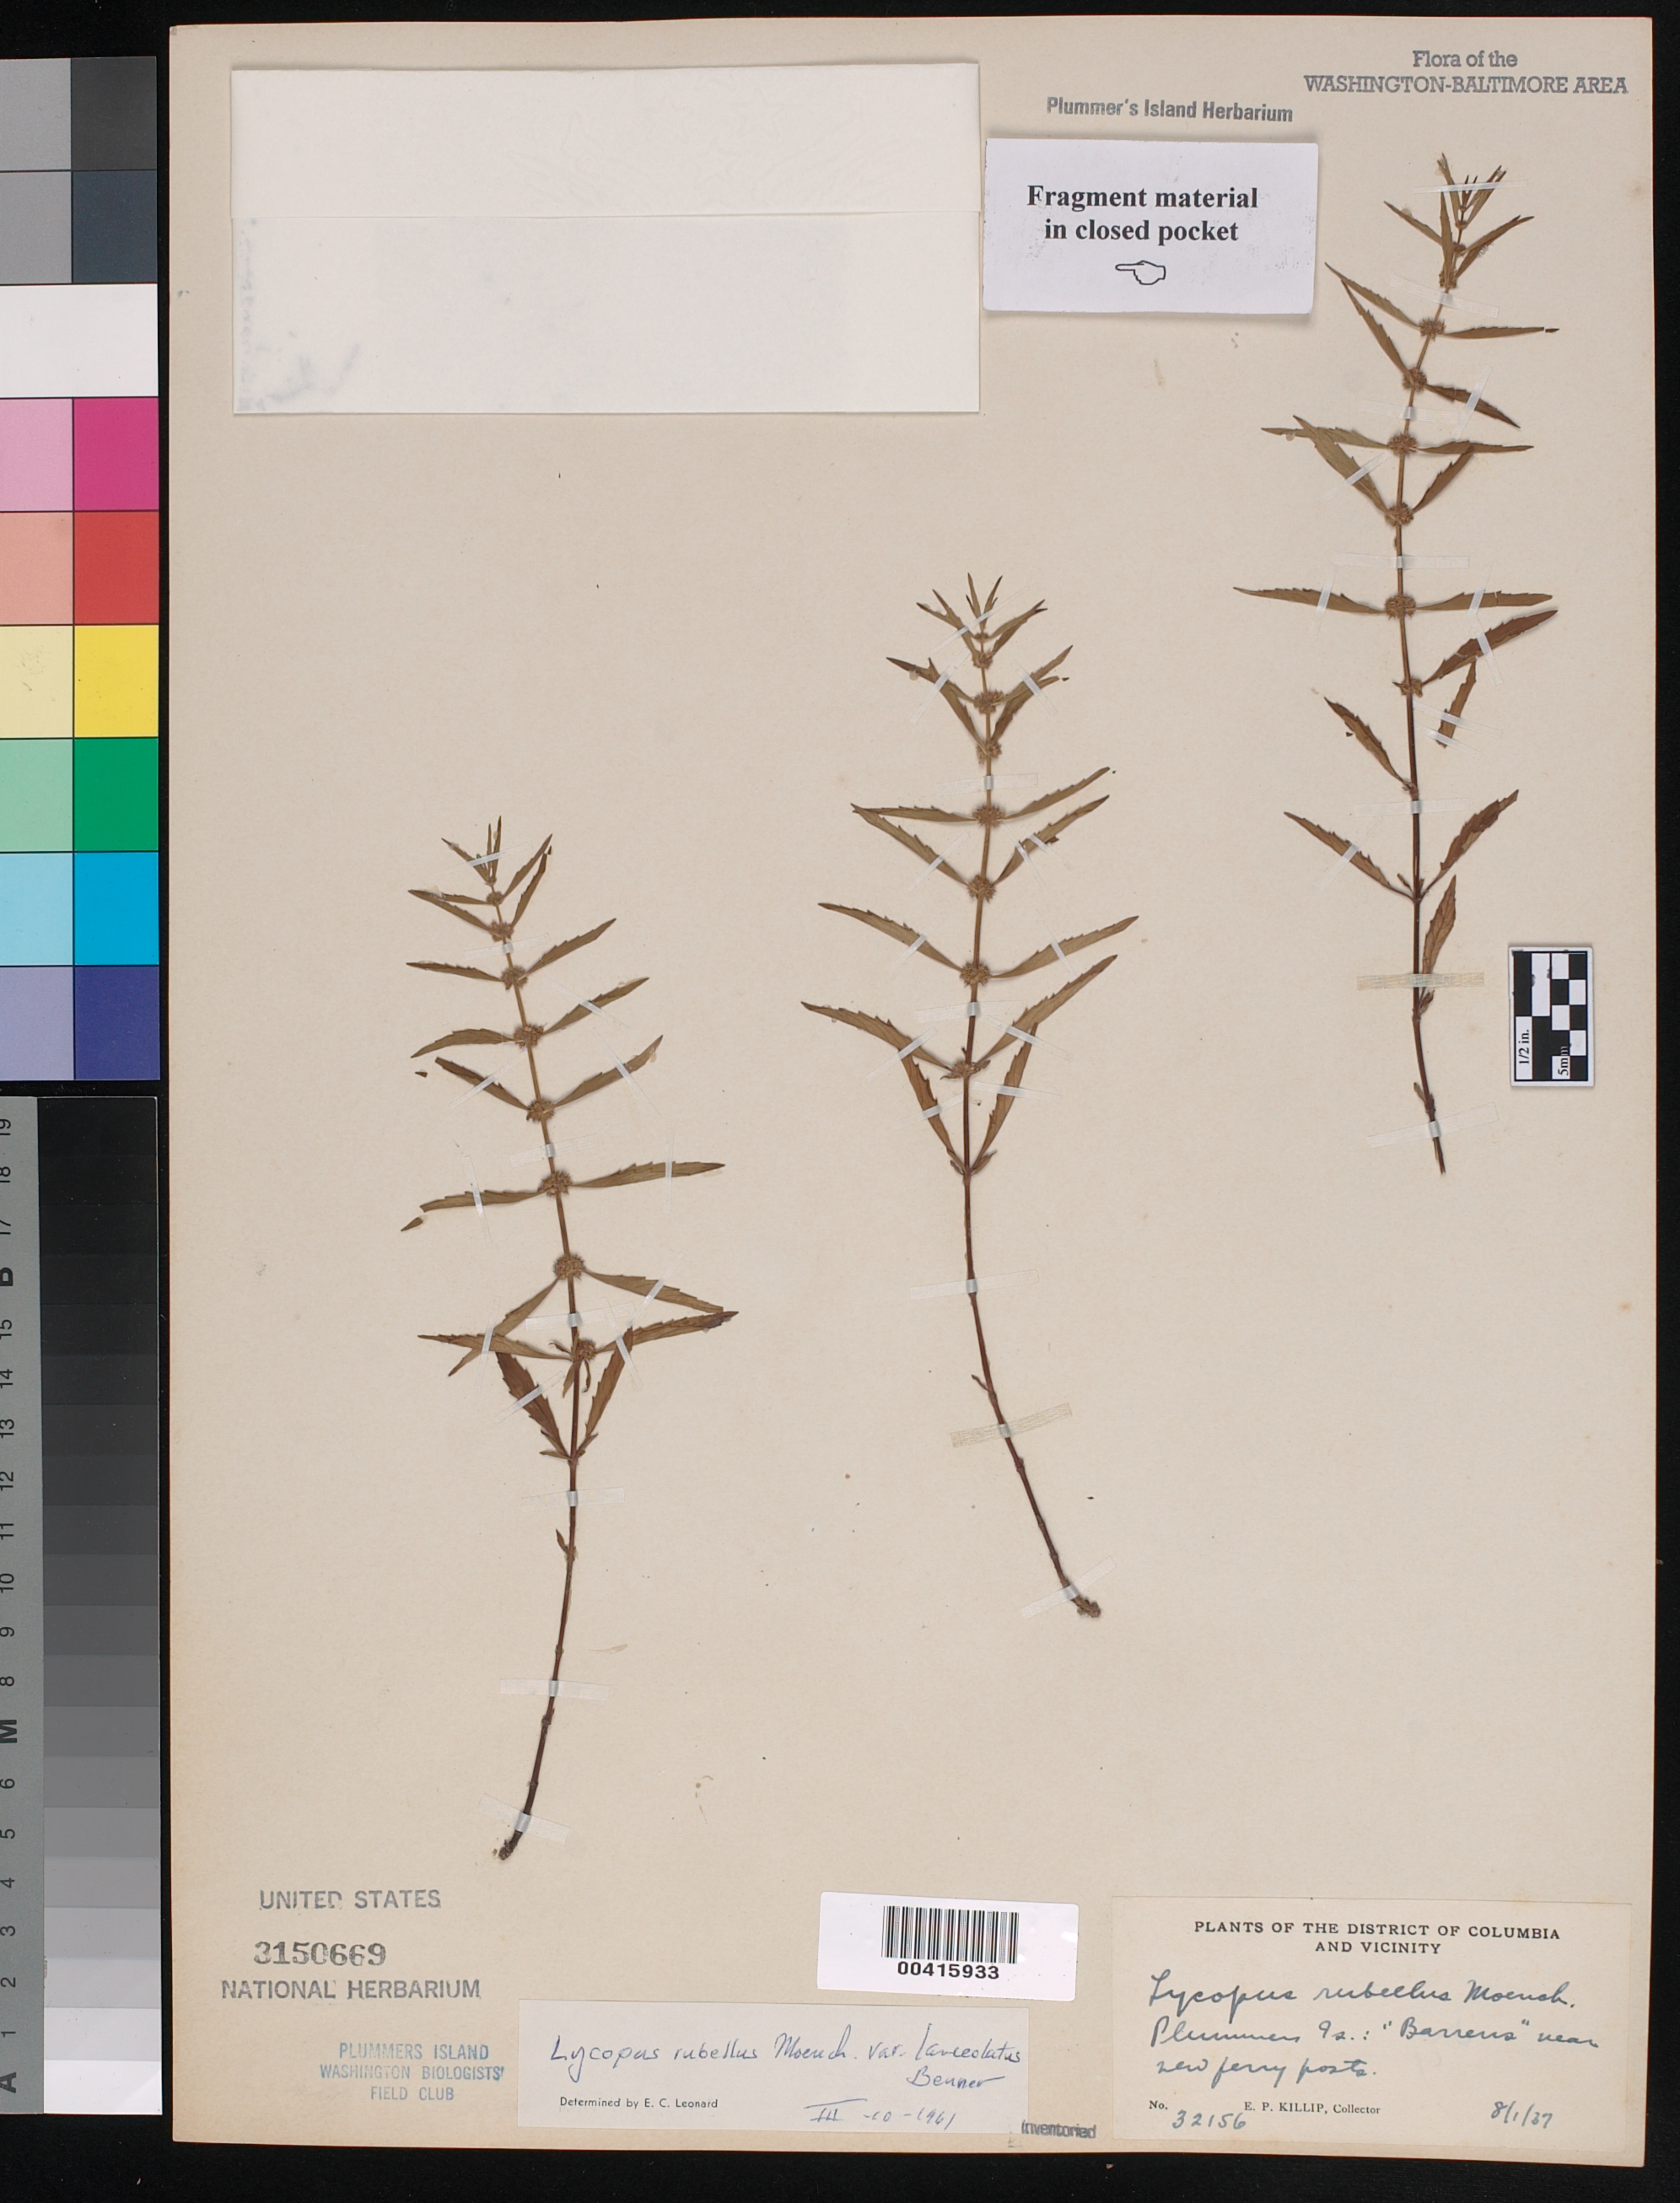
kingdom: Plantae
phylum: Tracheophyta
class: Magnoliopsida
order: Lamiales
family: Lamiaceae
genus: Lycopus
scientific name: Lycopus rubellus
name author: Moench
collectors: E. P. Killip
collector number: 32156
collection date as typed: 01 Aug 1937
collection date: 1937-08-01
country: United States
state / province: Maryland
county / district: Montgomery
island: Plummers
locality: Plummer's Island; "barrens" near New Ferry Posts C. & O. Canal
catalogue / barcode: US 3150669